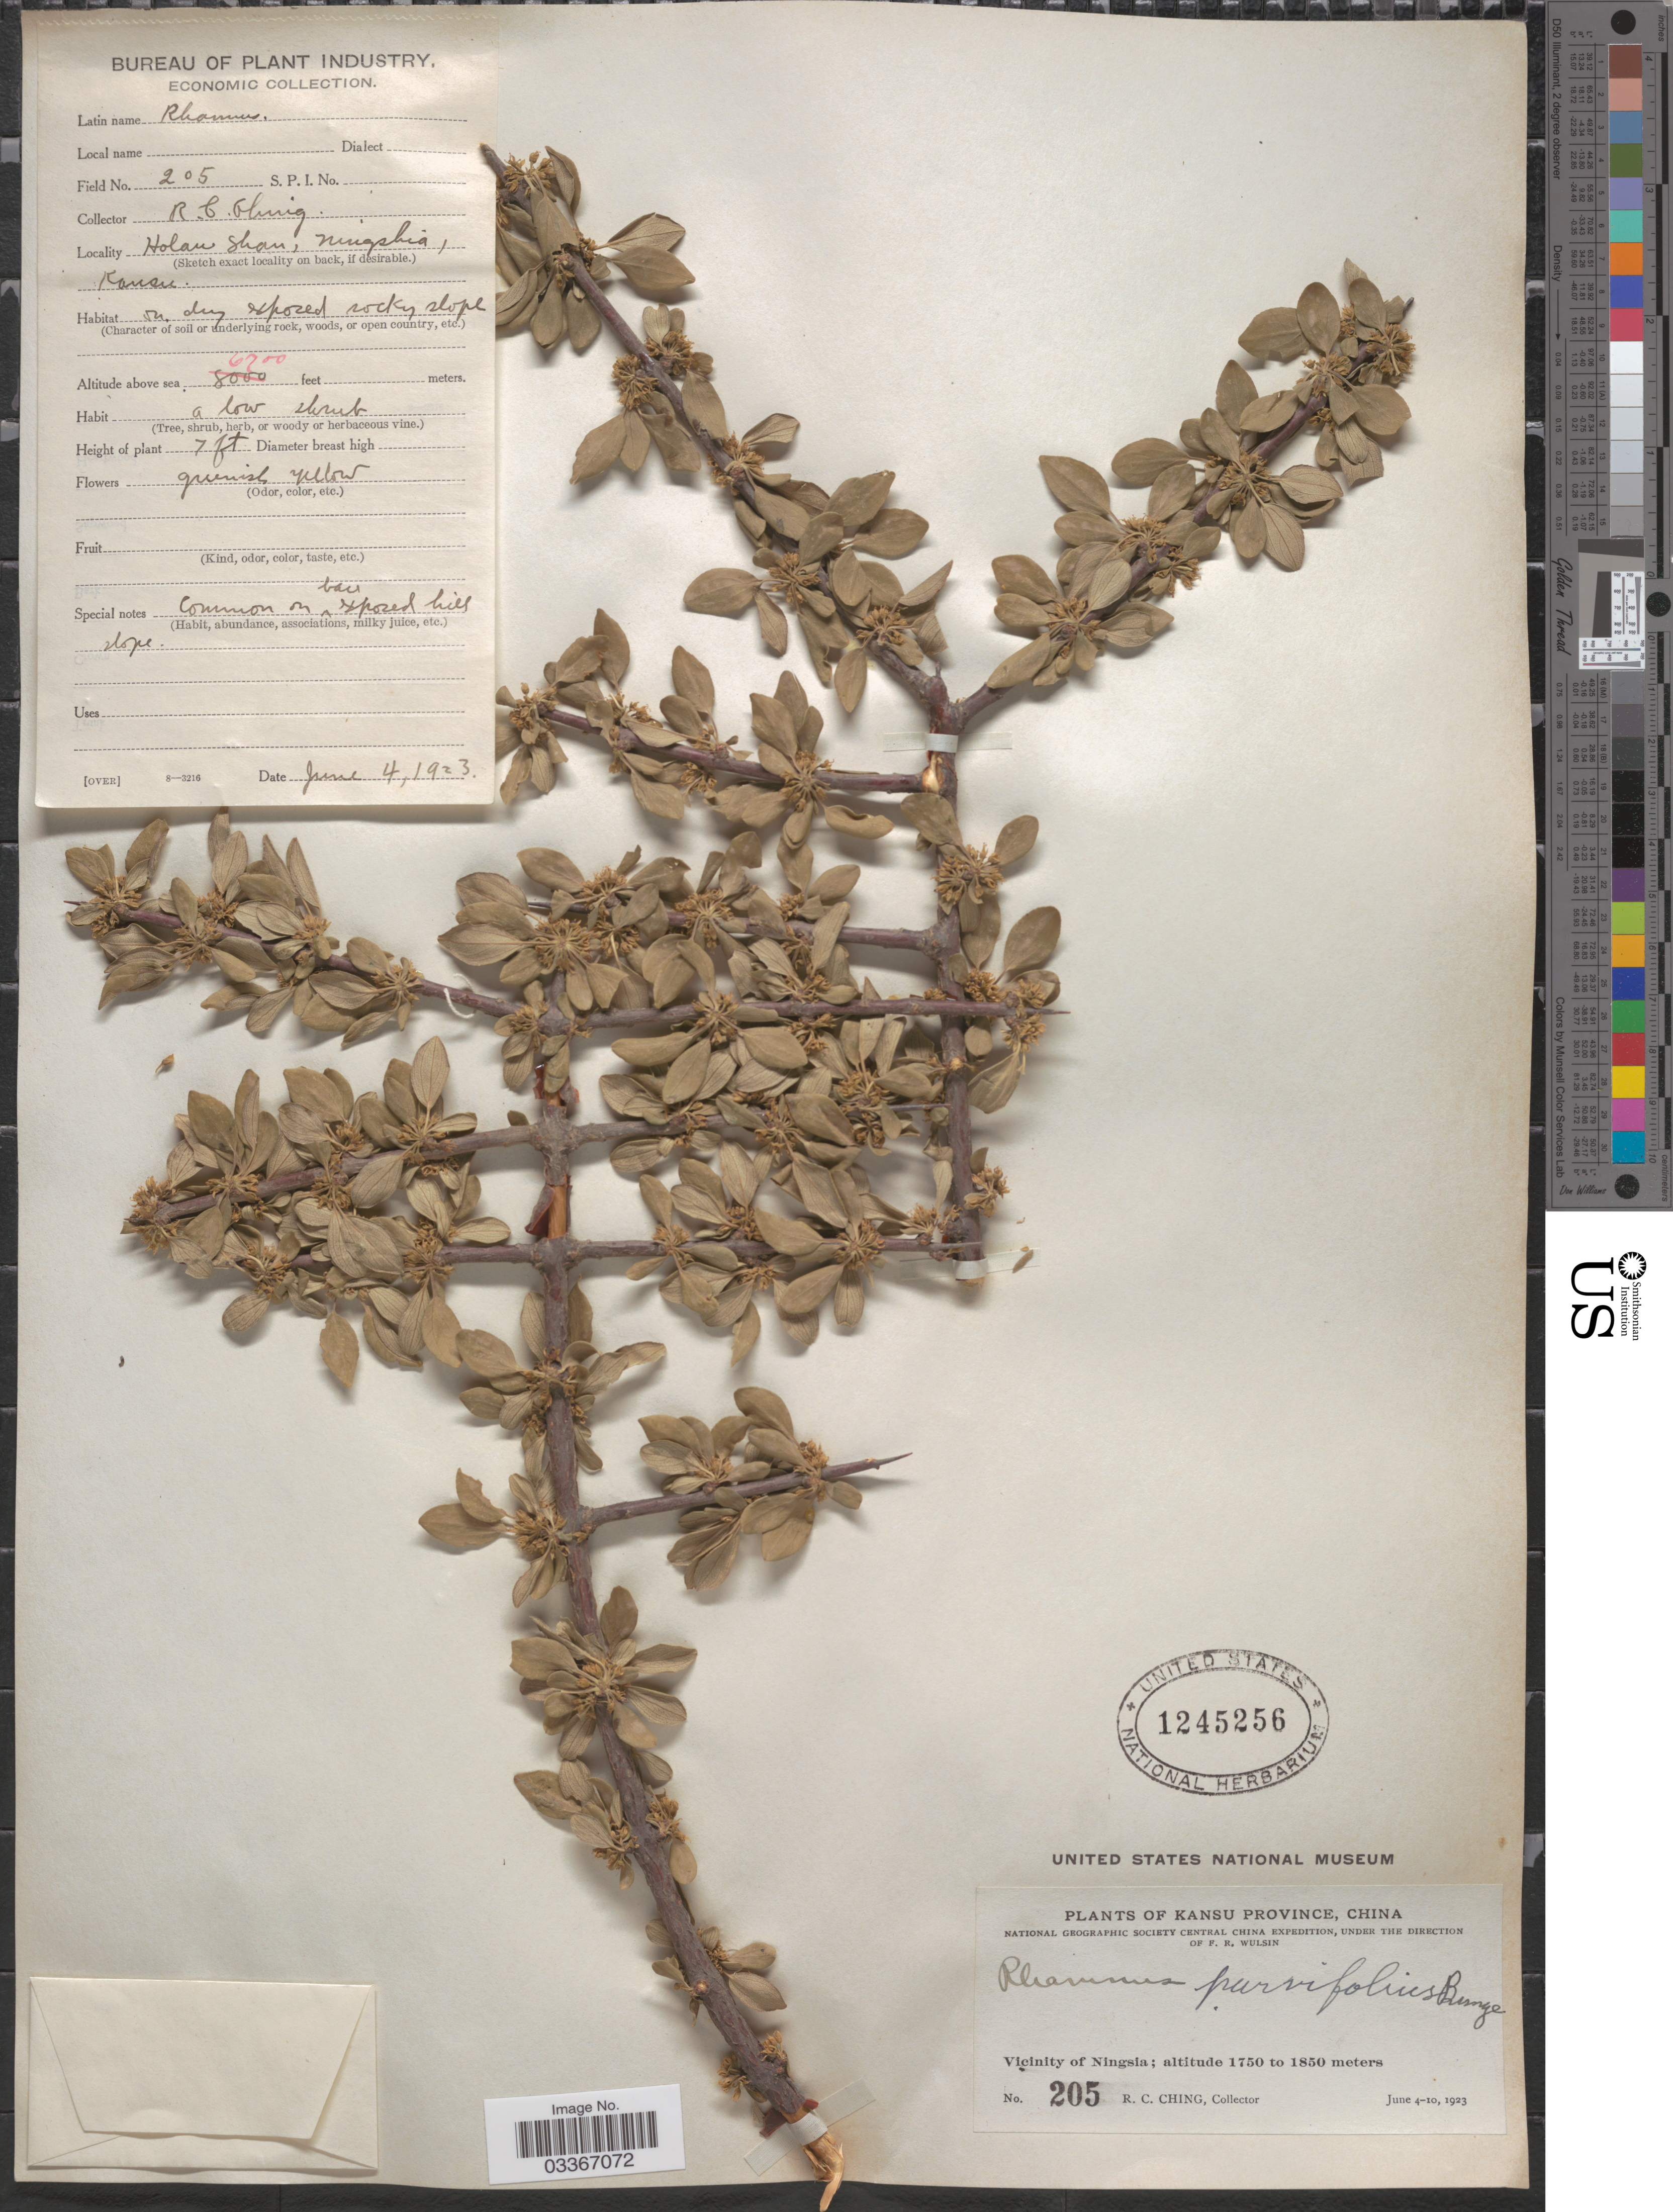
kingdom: Plantae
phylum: Tracheophyta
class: Magnoliopsida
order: Rosales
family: Rhamnaceae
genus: Rhamnus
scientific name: Rhamnus parvifolia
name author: Bunge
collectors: R. C. Ching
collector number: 205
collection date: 1923-06-04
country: China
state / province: Gansu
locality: Vicinity of Ningsia, Holan Shan. Kansu Province.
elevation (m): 1890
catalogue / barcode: US 1245256